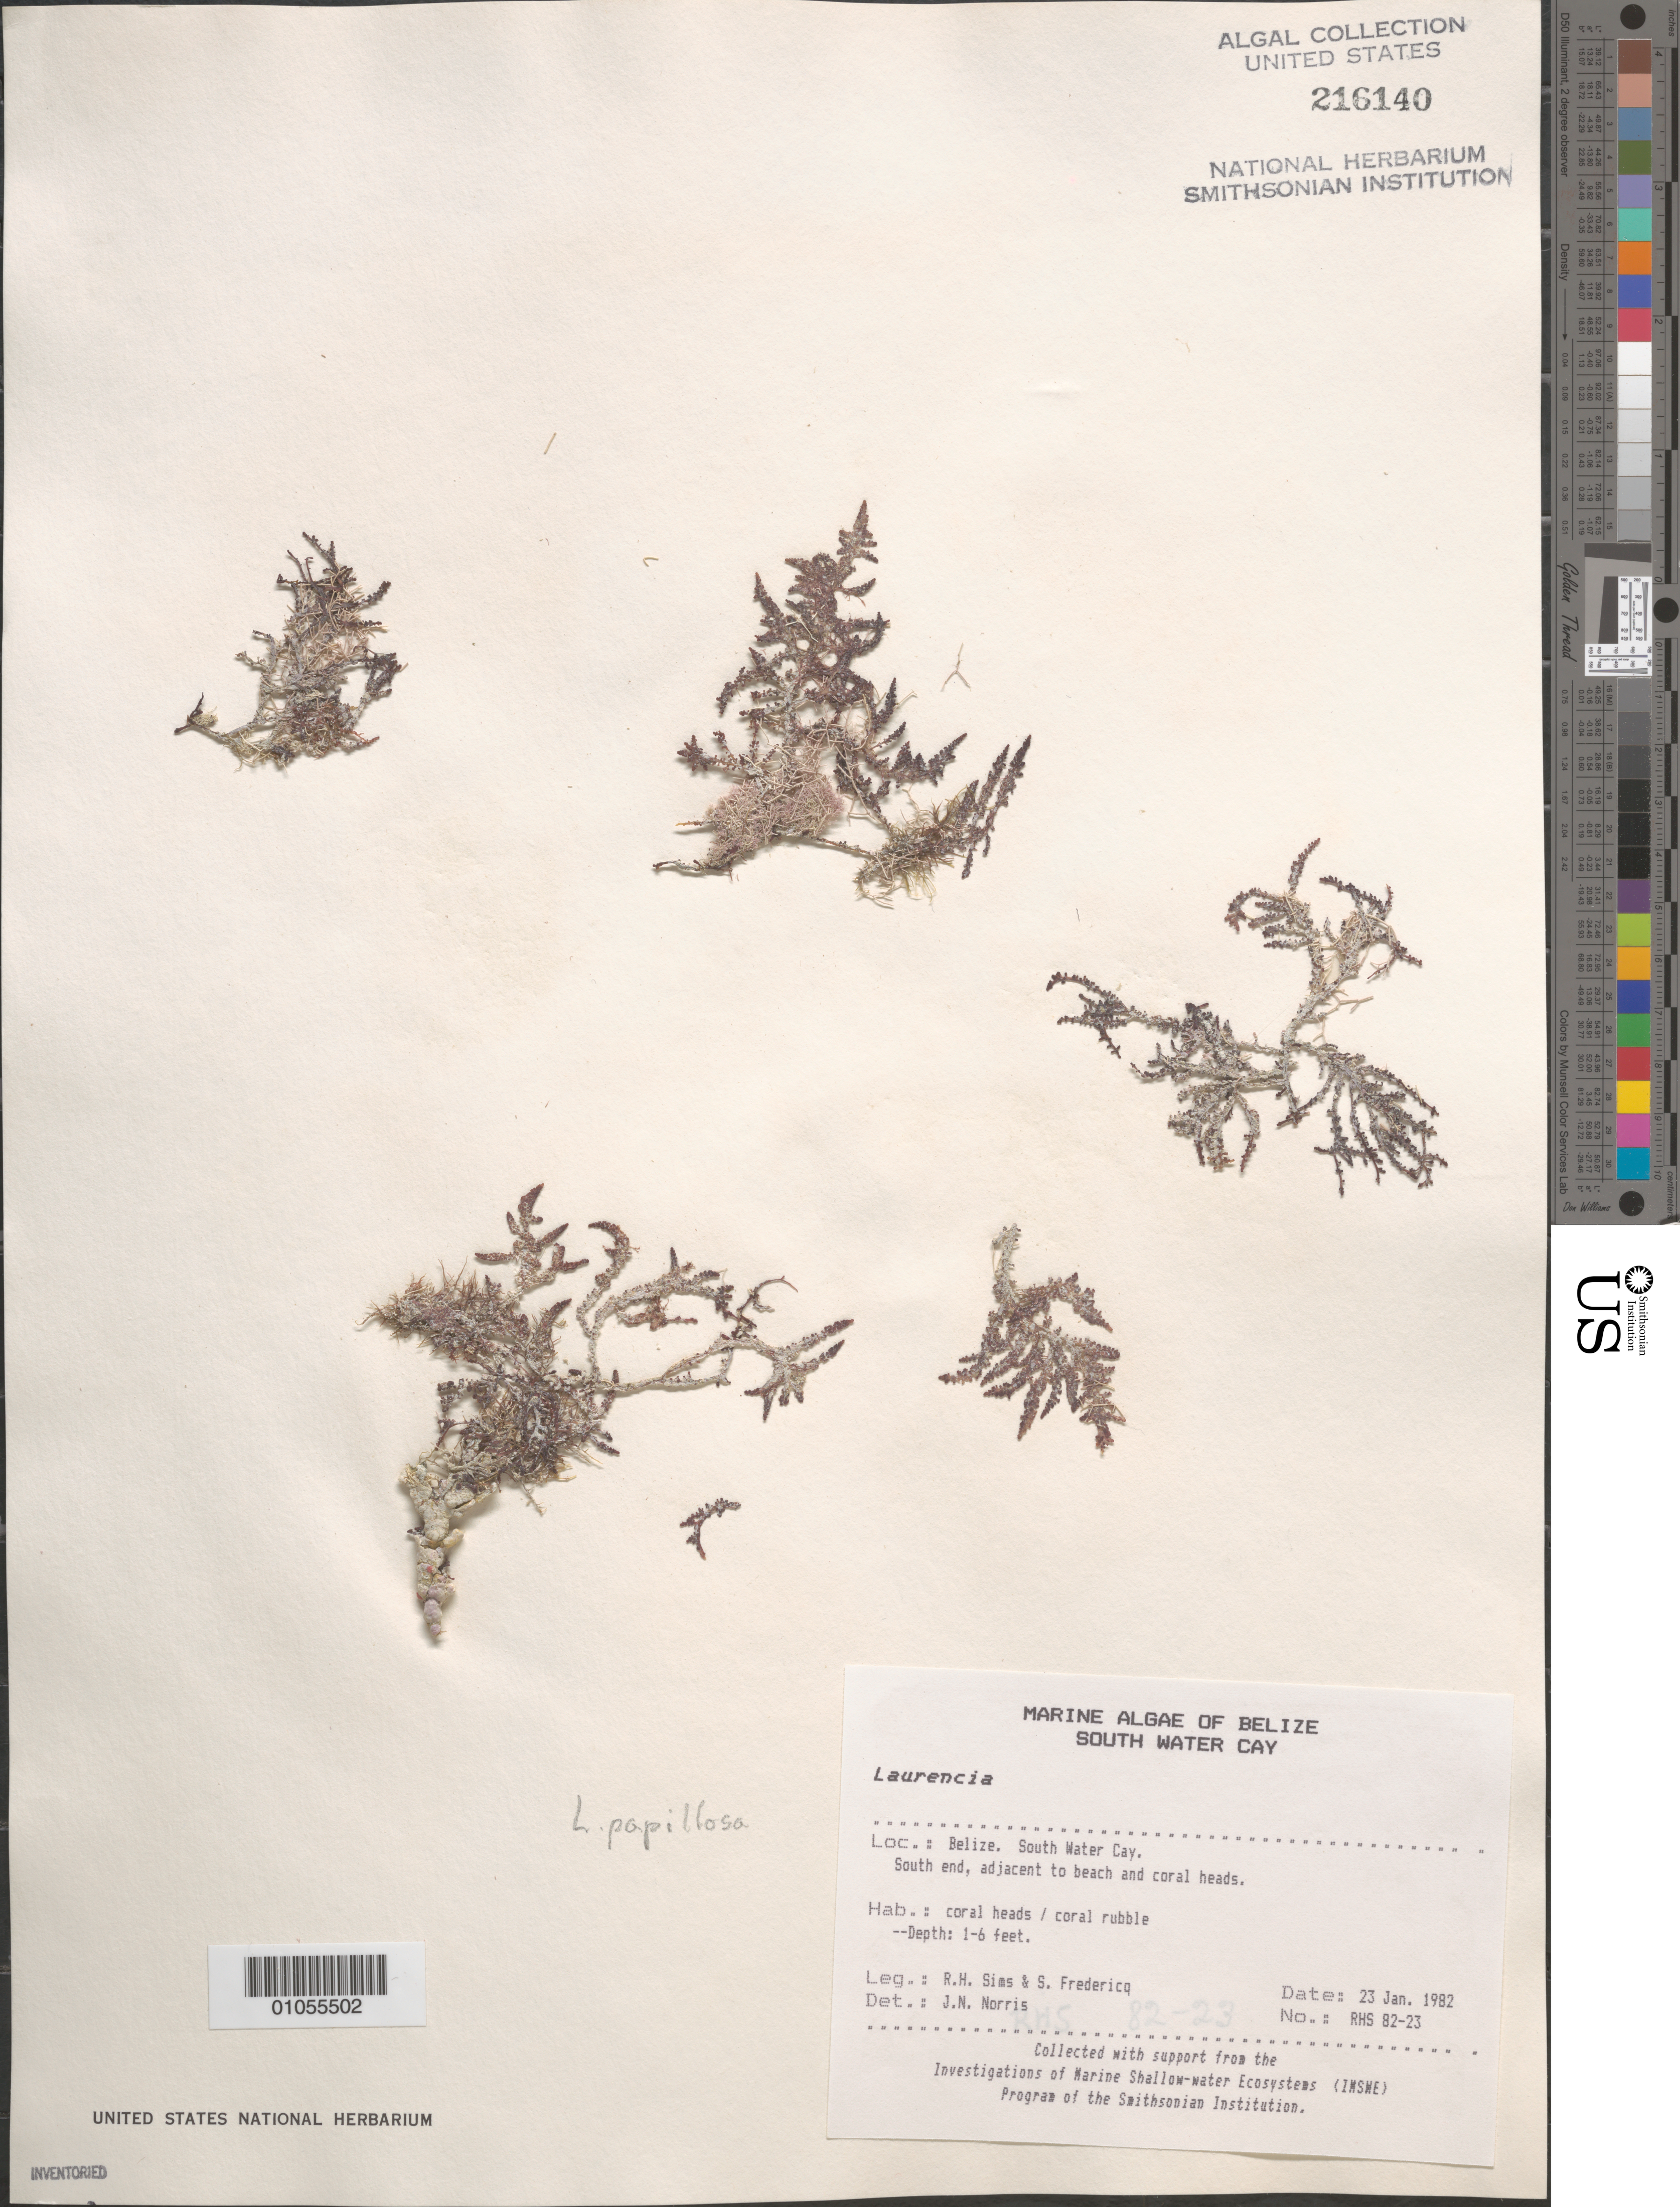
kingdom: Plantae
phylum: Rhodophyta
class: Florideophyceae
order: Ceramiales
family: Rhodomelaceae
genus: Palisada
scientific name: Palisada perforata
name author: (Bory) K.W. Nam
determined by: Algae name updating Project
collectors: R. H. Sims & S. Fredericq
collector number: RHS 82-23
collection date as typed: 23 Jan 1982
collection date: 1982-01-23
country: Belize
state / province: Stann Creek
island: South Water Cay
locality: South end of cay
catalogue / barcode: US 216140